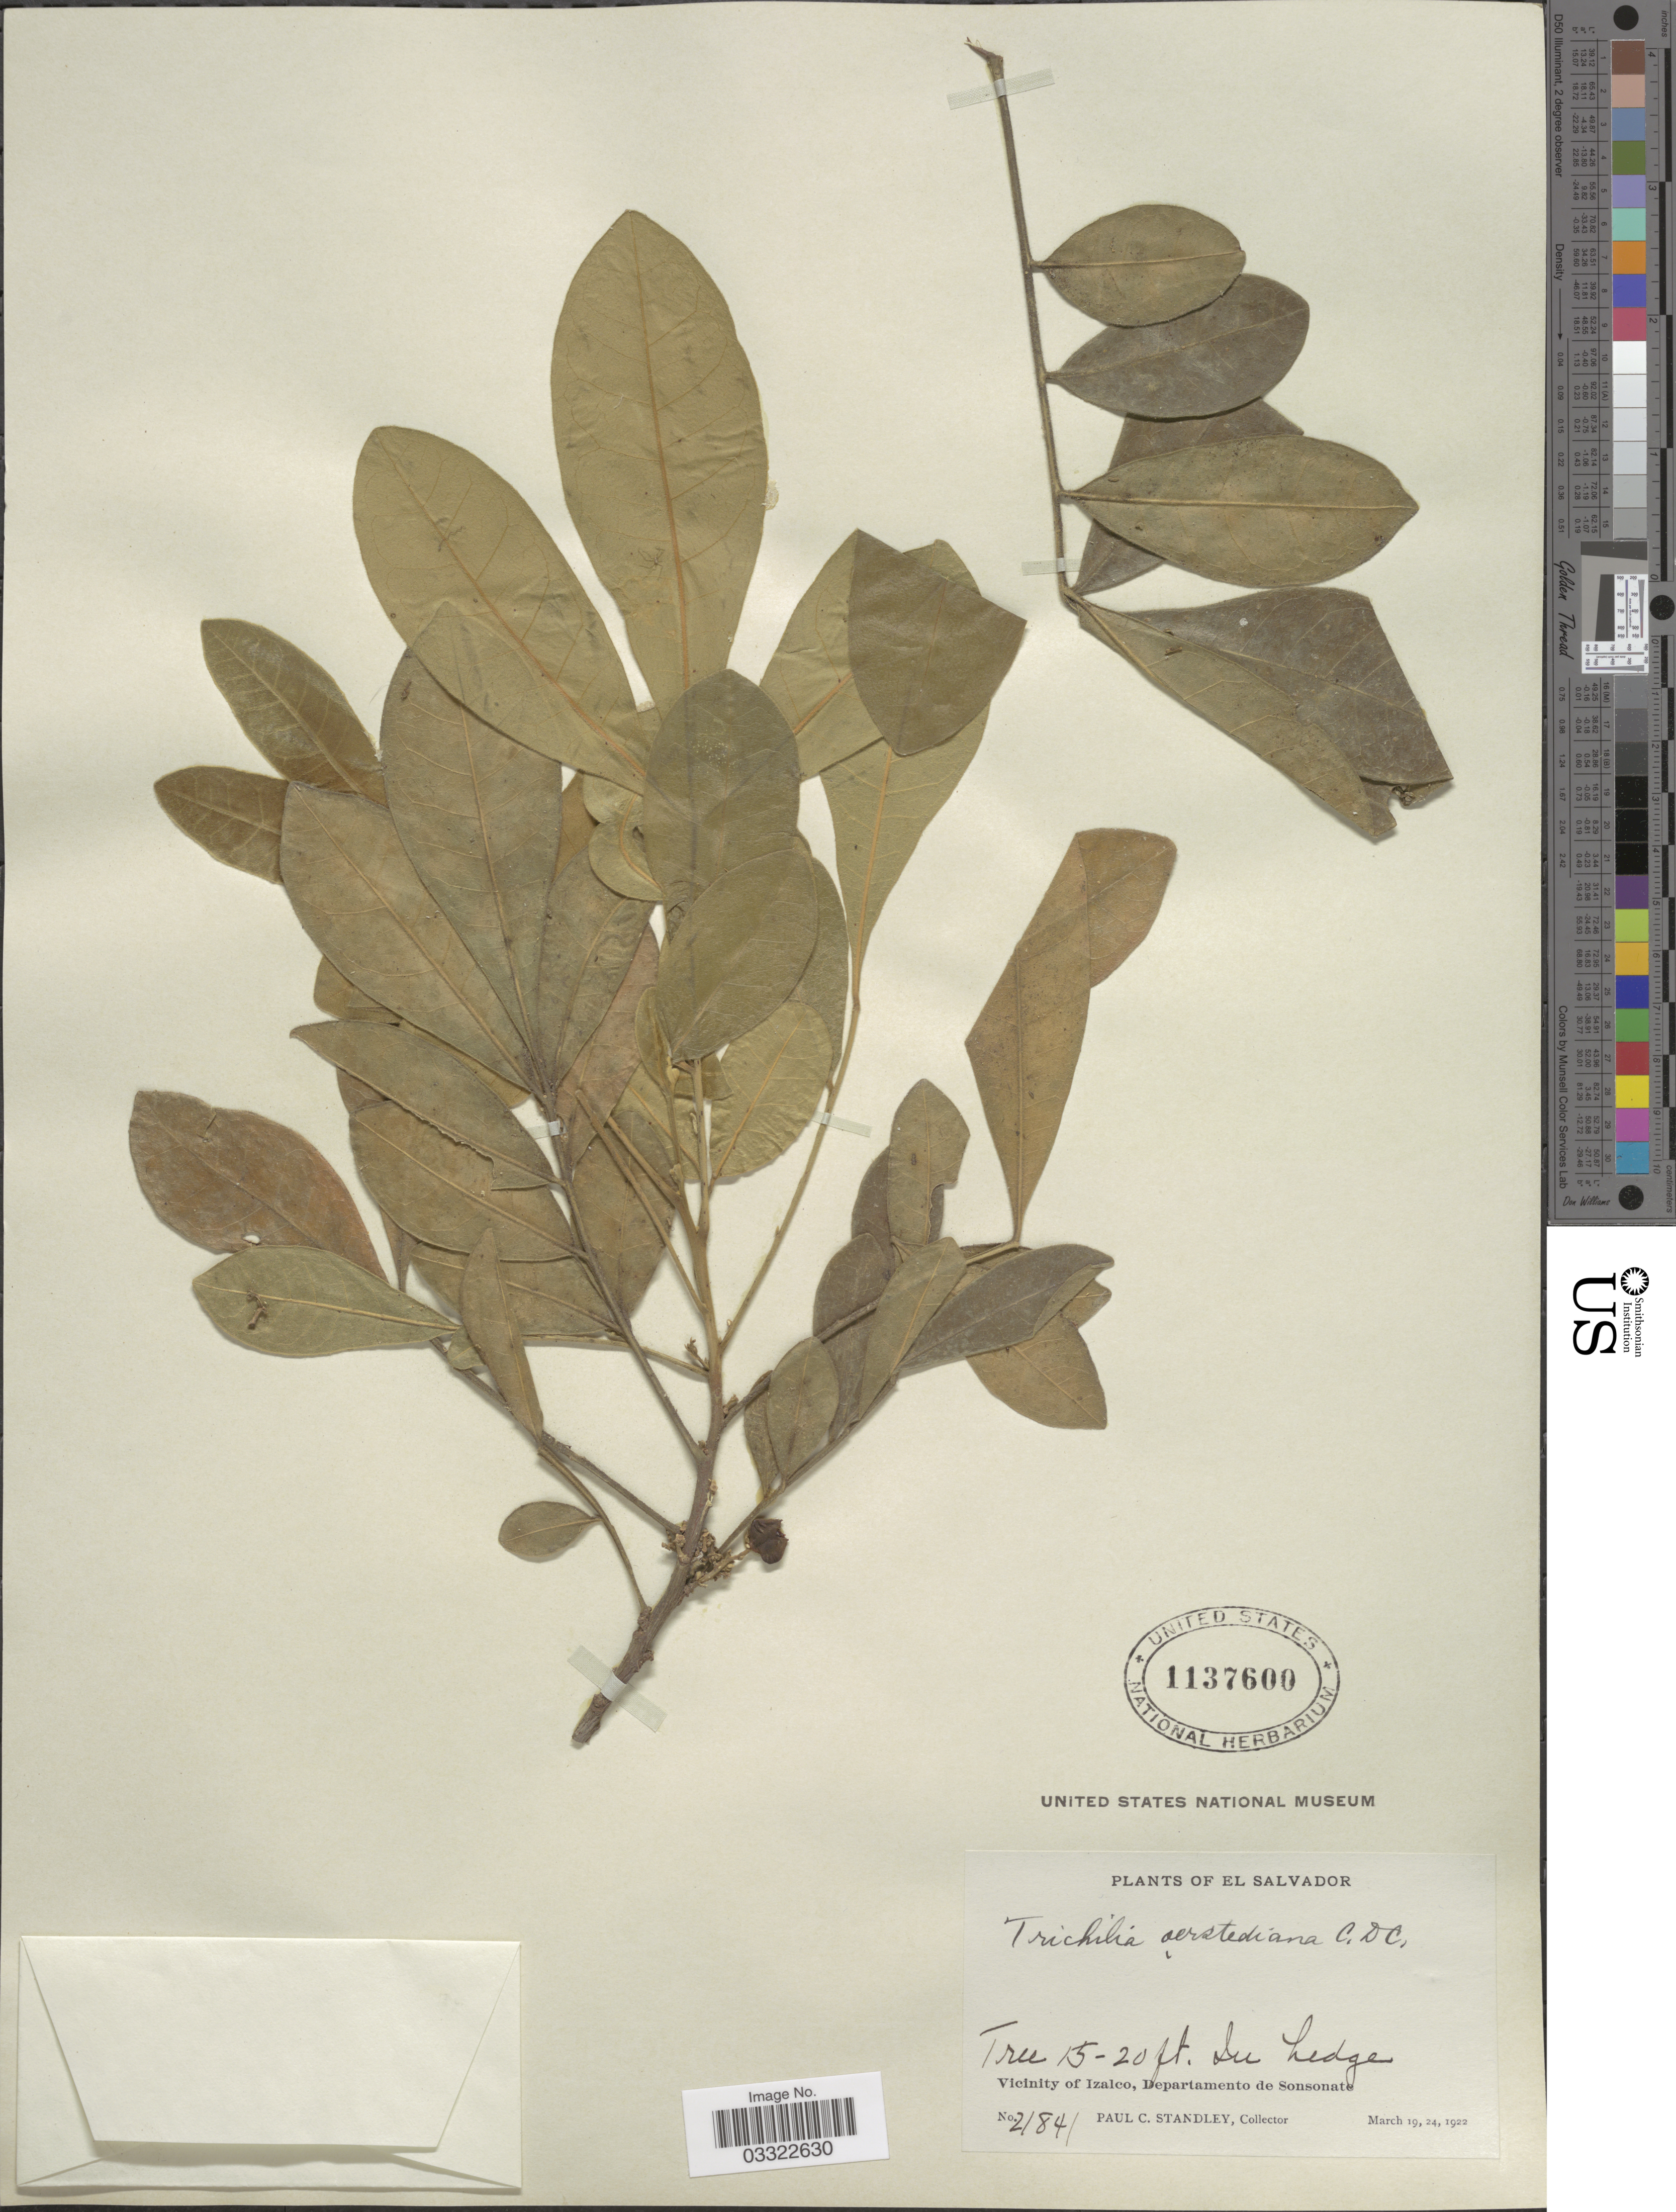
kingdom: Plantae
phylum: Tracheophyta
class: Magnoliopsida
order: Sapindales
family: Meliaceae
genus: Trichilia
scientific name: Trichilia oerstediana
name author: C. DC.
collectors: P. C. Standley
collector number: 21841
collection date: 1922-03-19/1922-03-24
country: El Salvador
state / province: Sonsonate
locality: Vicinity of Izalco, Departamento de Sonsonate.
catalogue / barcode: US 1137600